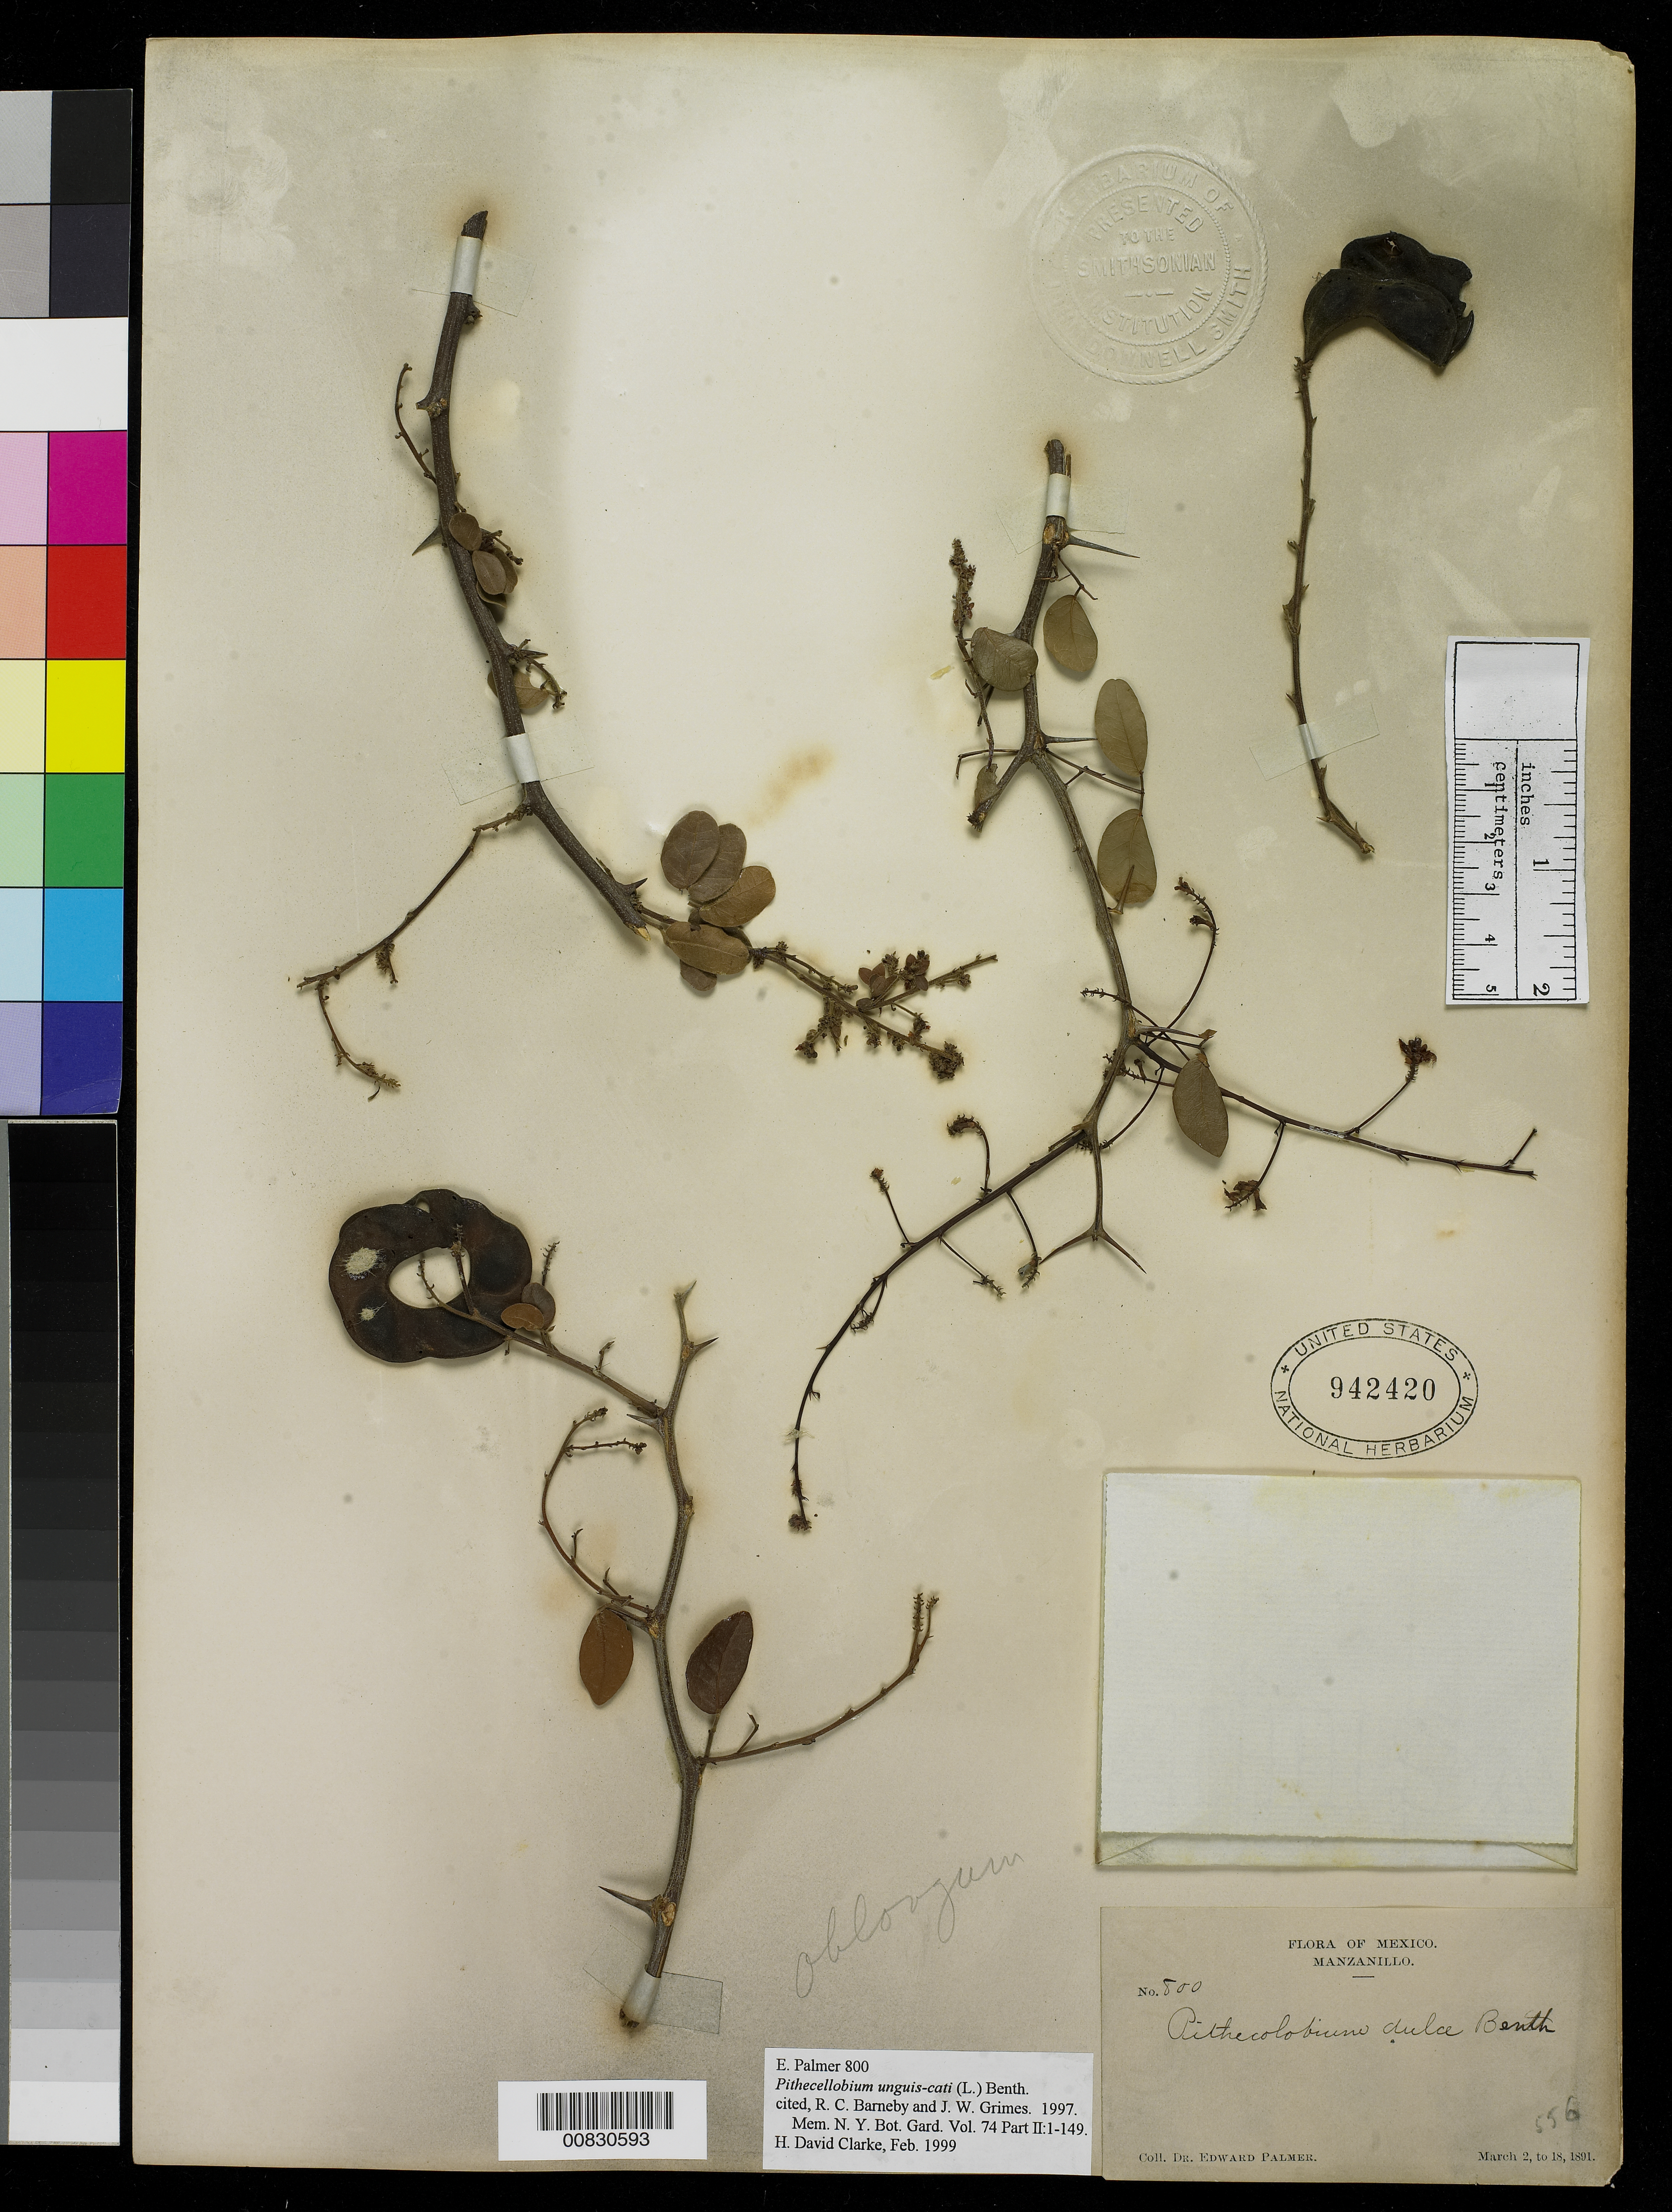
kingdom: Plantae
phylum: Tracheophyta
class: Magnoliopsida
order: Fabales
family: Fabaceae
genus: Pithecellobium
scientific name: Pithecellobium unguis-cati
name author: (L.) Benth.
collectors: E. Palmer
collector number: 800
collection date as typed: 02 Mar 1891 to 18 Mar 1891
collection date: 1891-03-02/1891-03-18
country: Mexico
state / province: Colima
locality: Manzanillo, Colima.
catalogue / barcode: US 942420